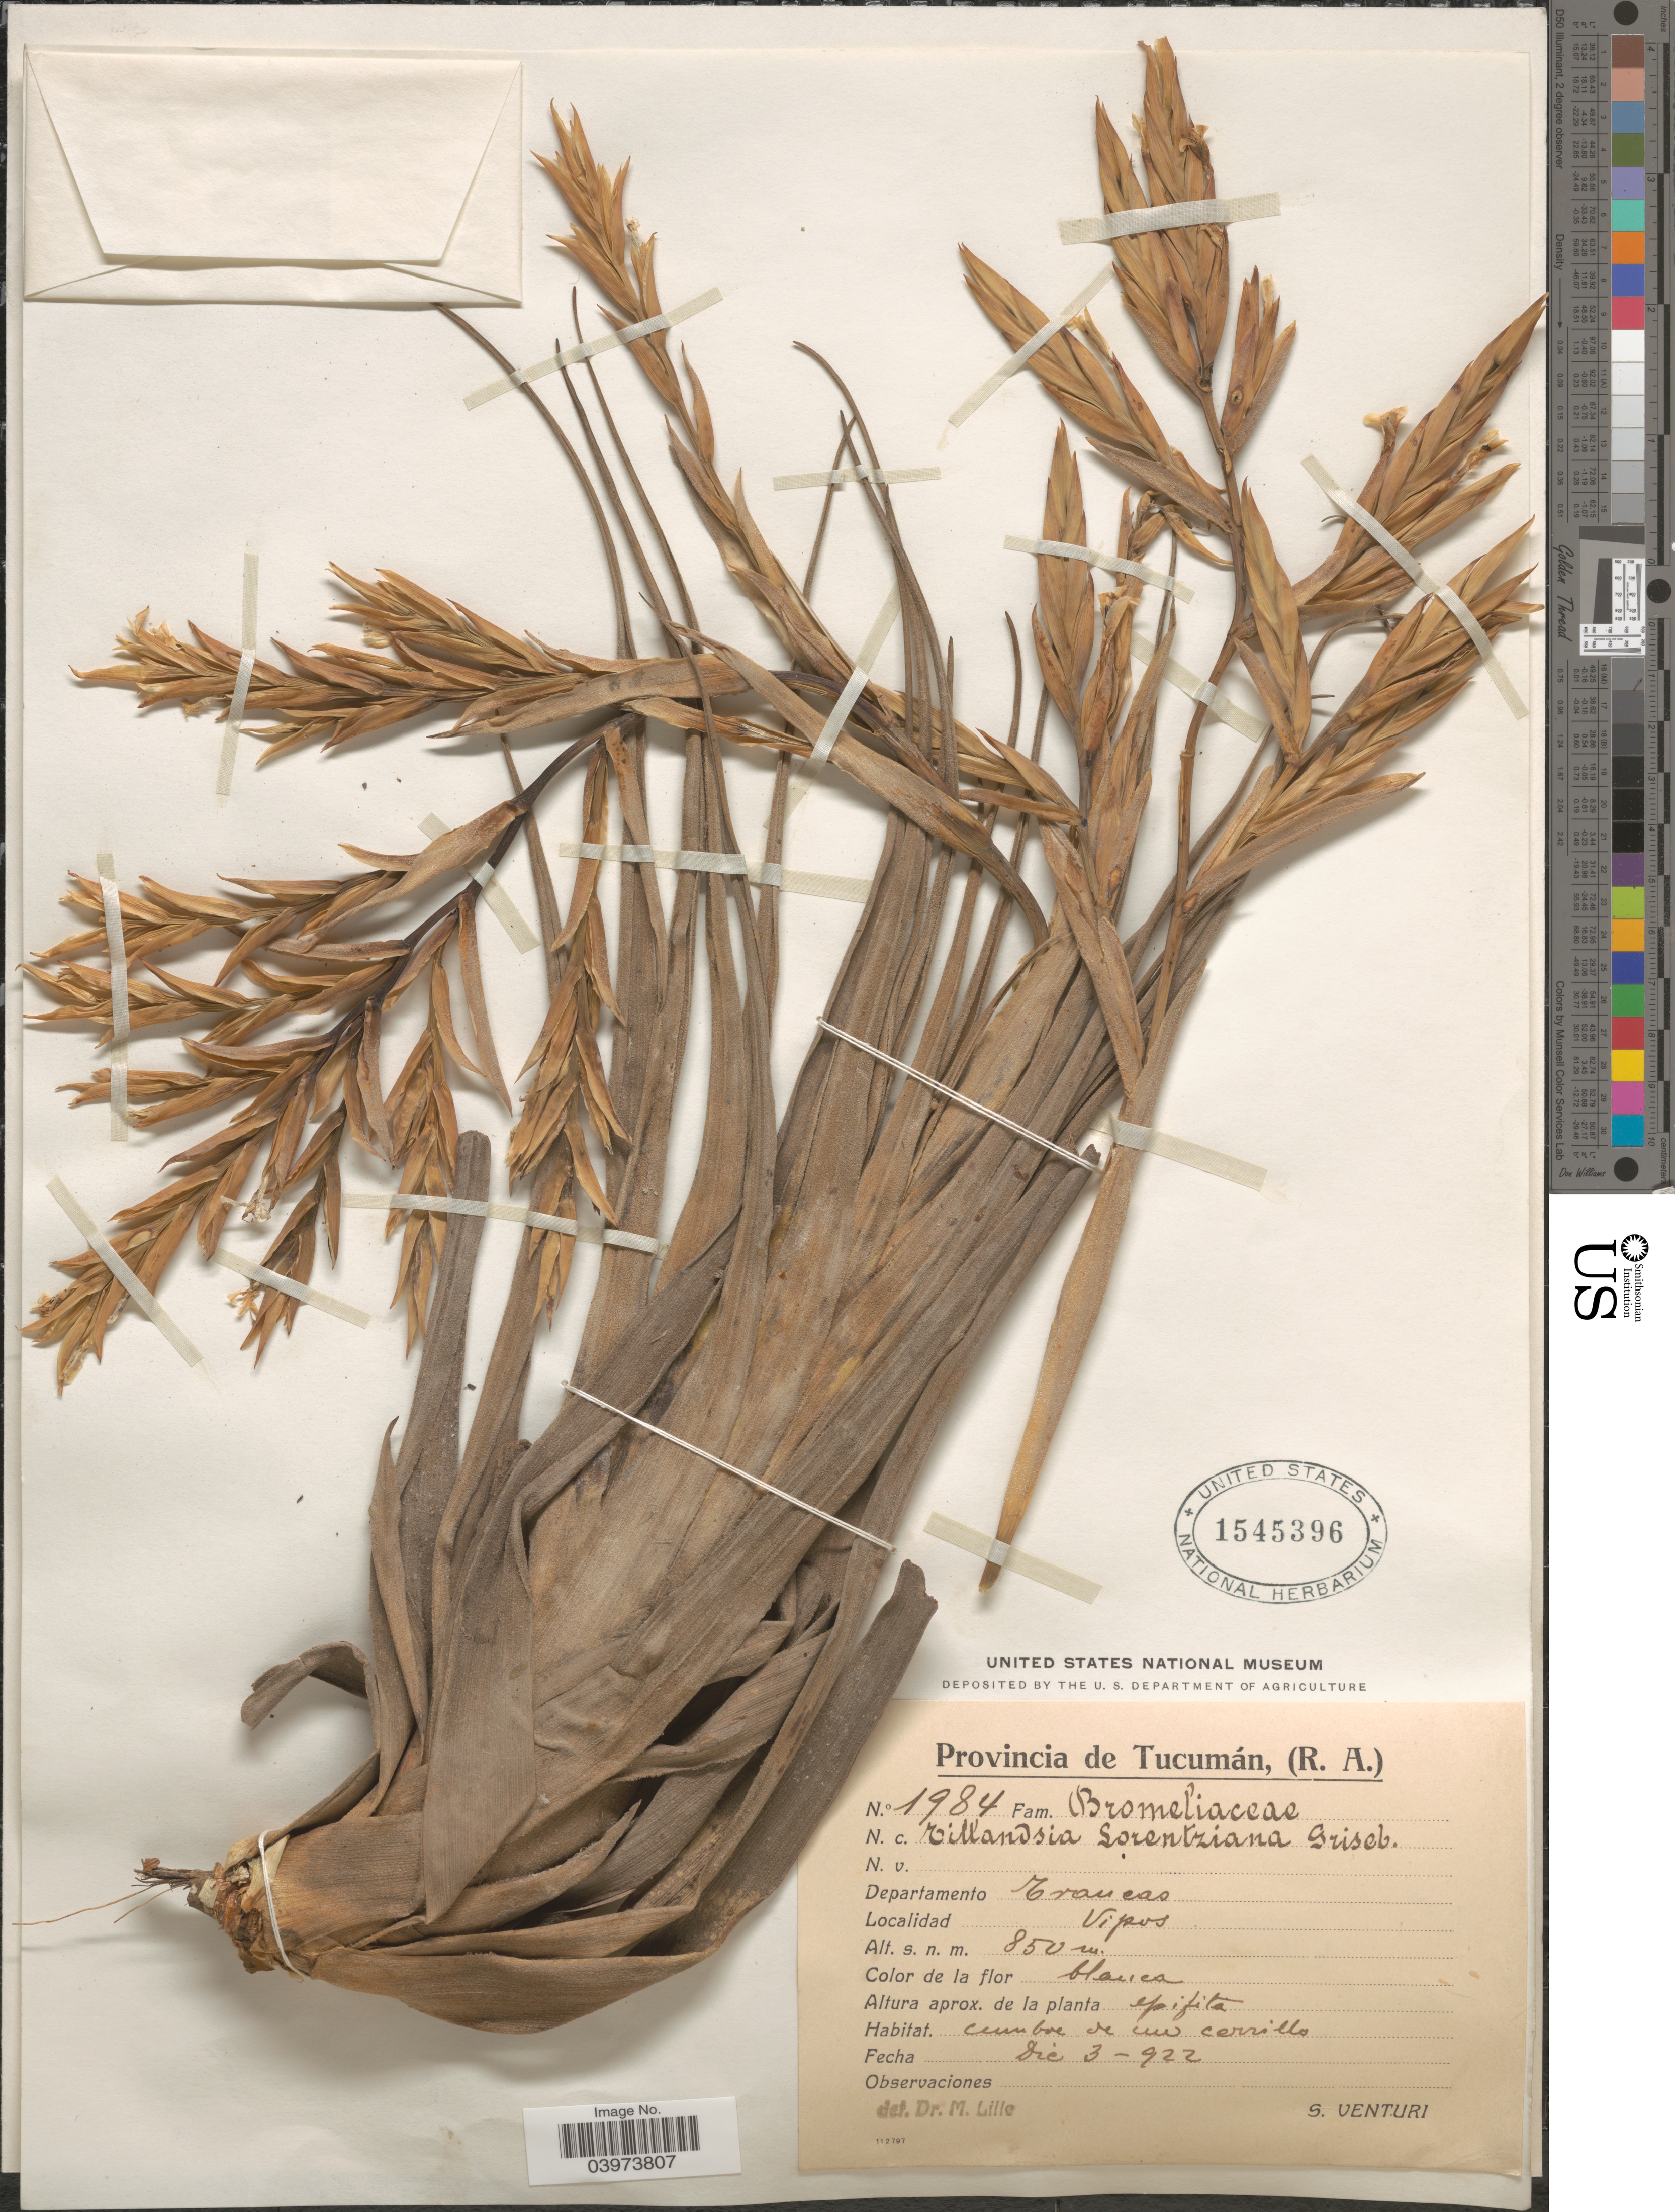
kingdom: Plantae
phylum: Tracheophyta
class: Liliopsida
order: Poales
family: Bromeliaceae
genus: Tillandsia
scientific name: Tillandsia lorentziana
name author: Griseb.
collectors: S. Venturi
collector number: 1984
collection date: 1922-12-03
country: Argentina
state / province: Tucuman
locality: Departamento Trancas. Vipos.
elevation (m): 850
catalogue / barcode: US 1545396